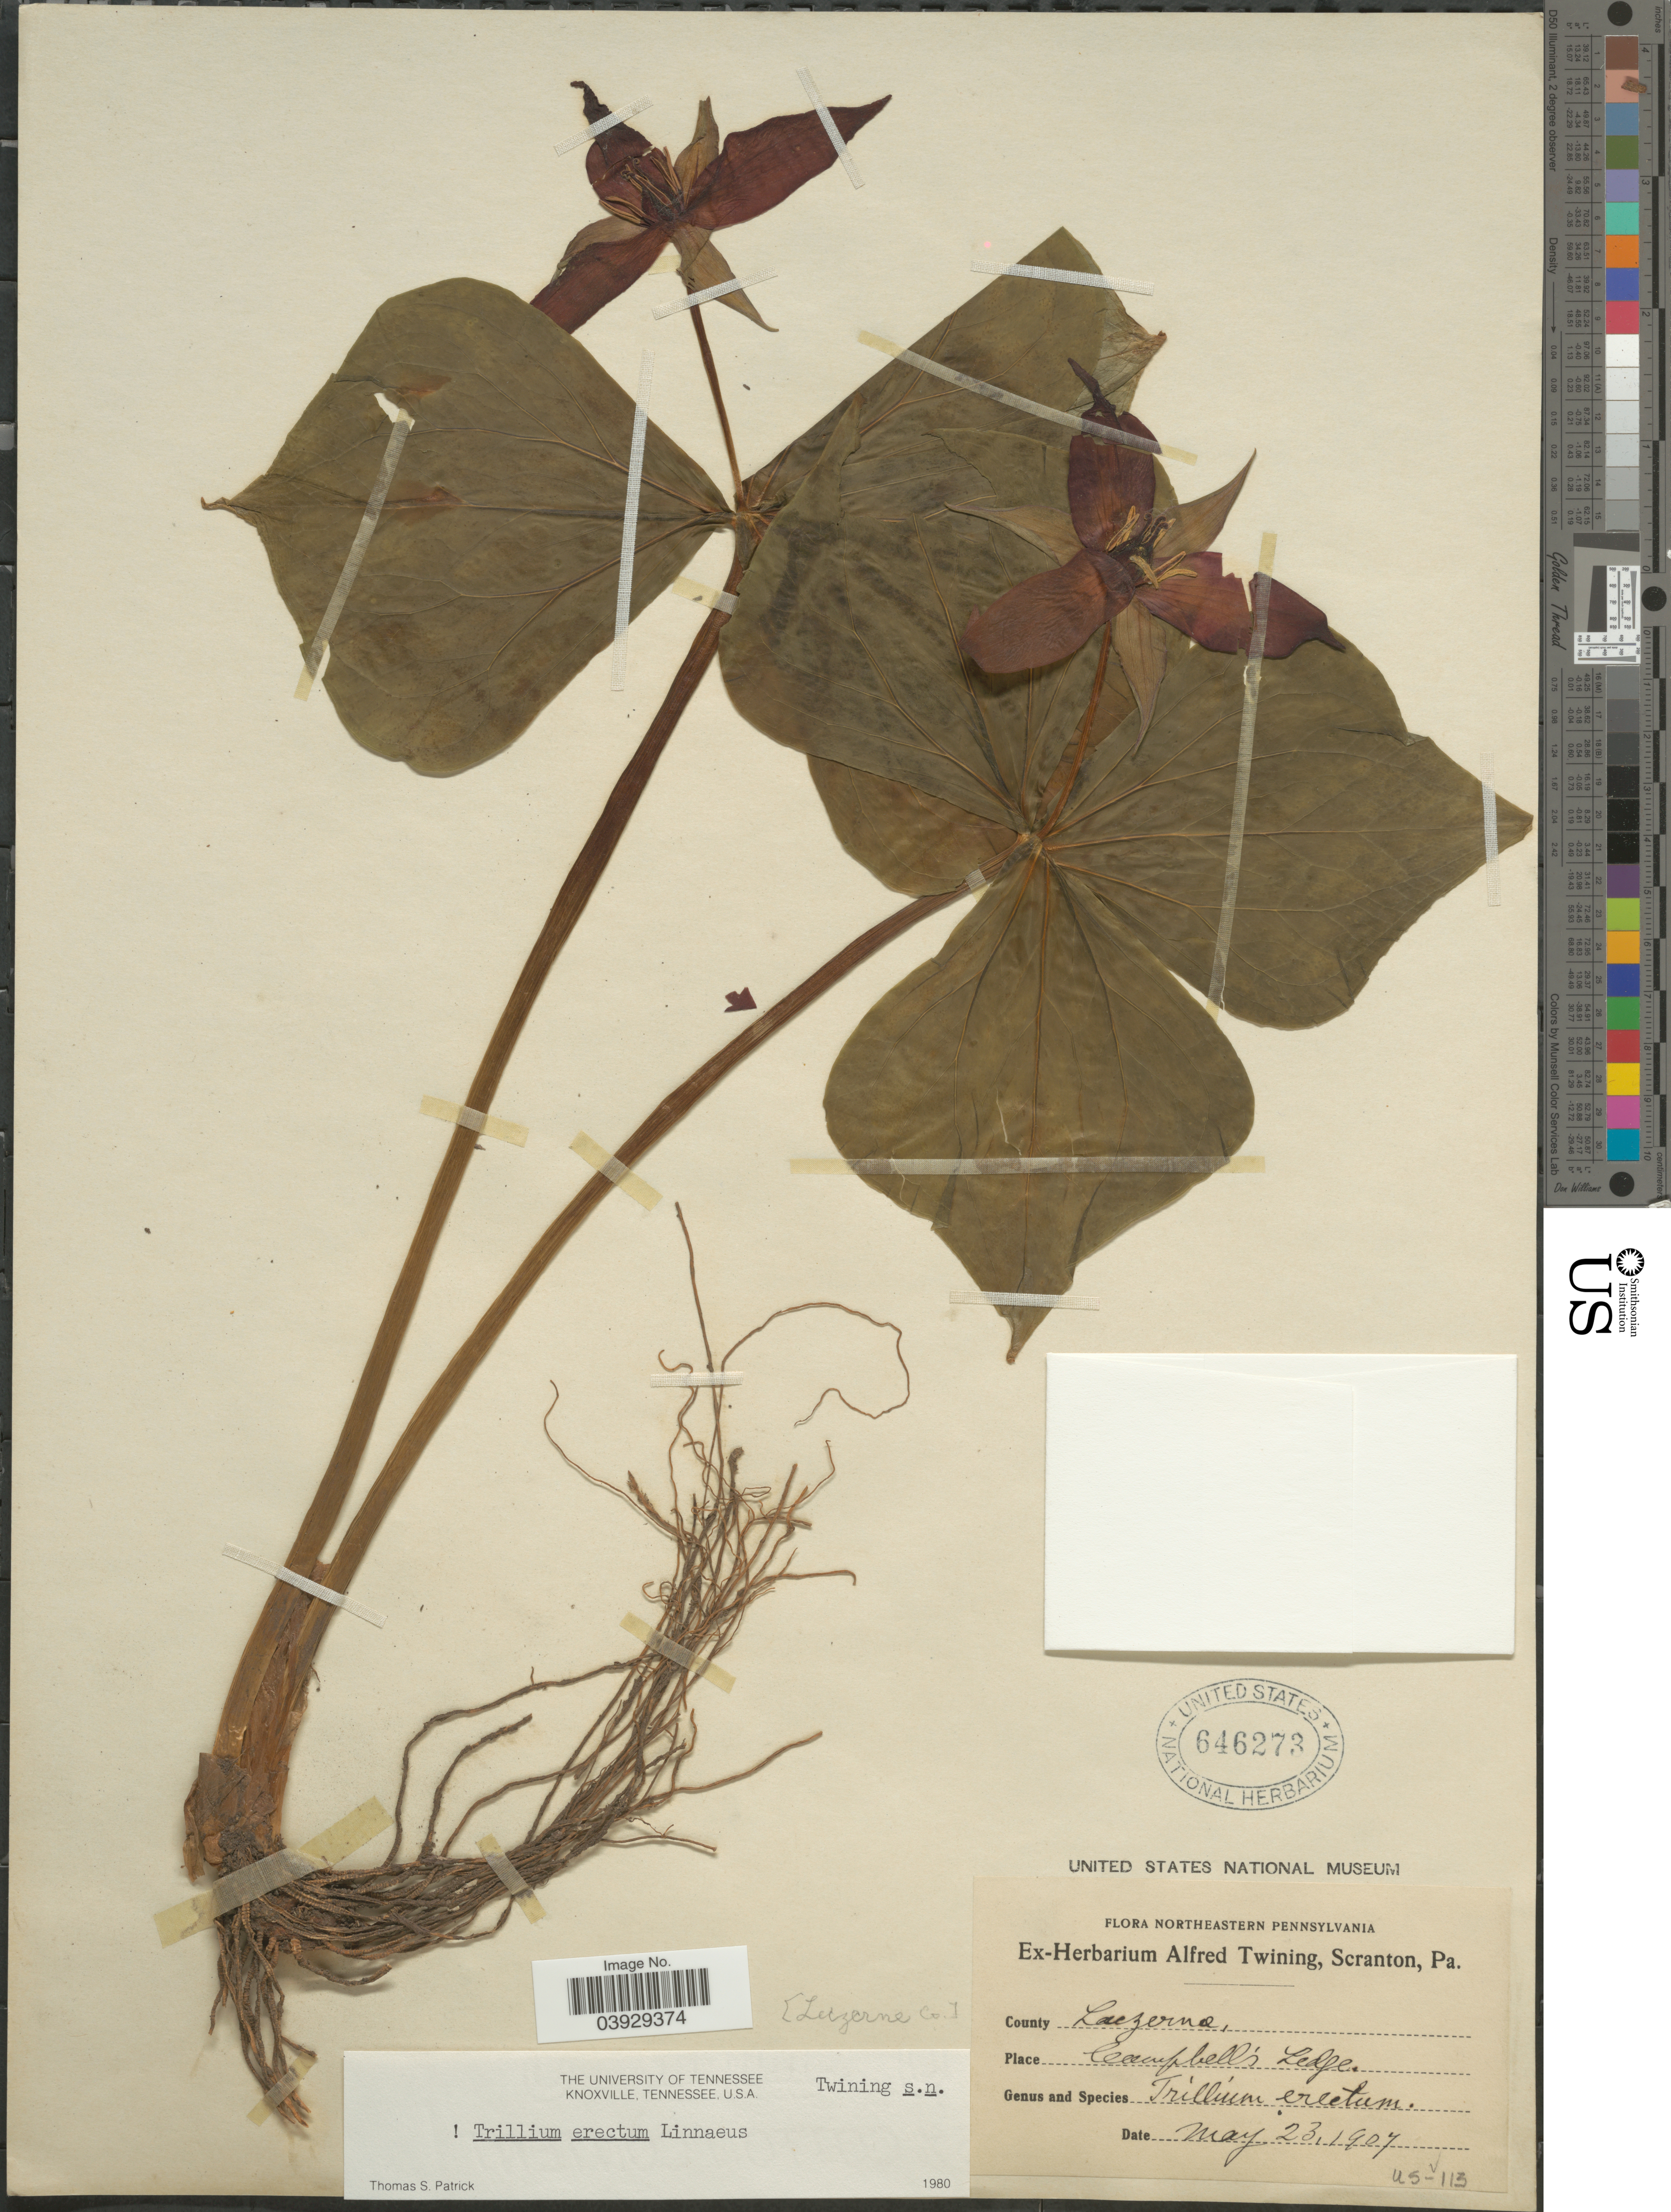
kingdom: Plantae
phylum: Tracheophyta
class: Liliopsida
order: Liliales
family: Melanthiaceae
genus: Trillium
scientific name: Trillium erectum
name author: L.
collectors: Ex herb. Alfred Twining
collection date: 1907-05-23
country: United States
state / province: Pennsylvania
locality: County Luzerne. Campbell's Ledge.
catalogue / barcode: US 646273